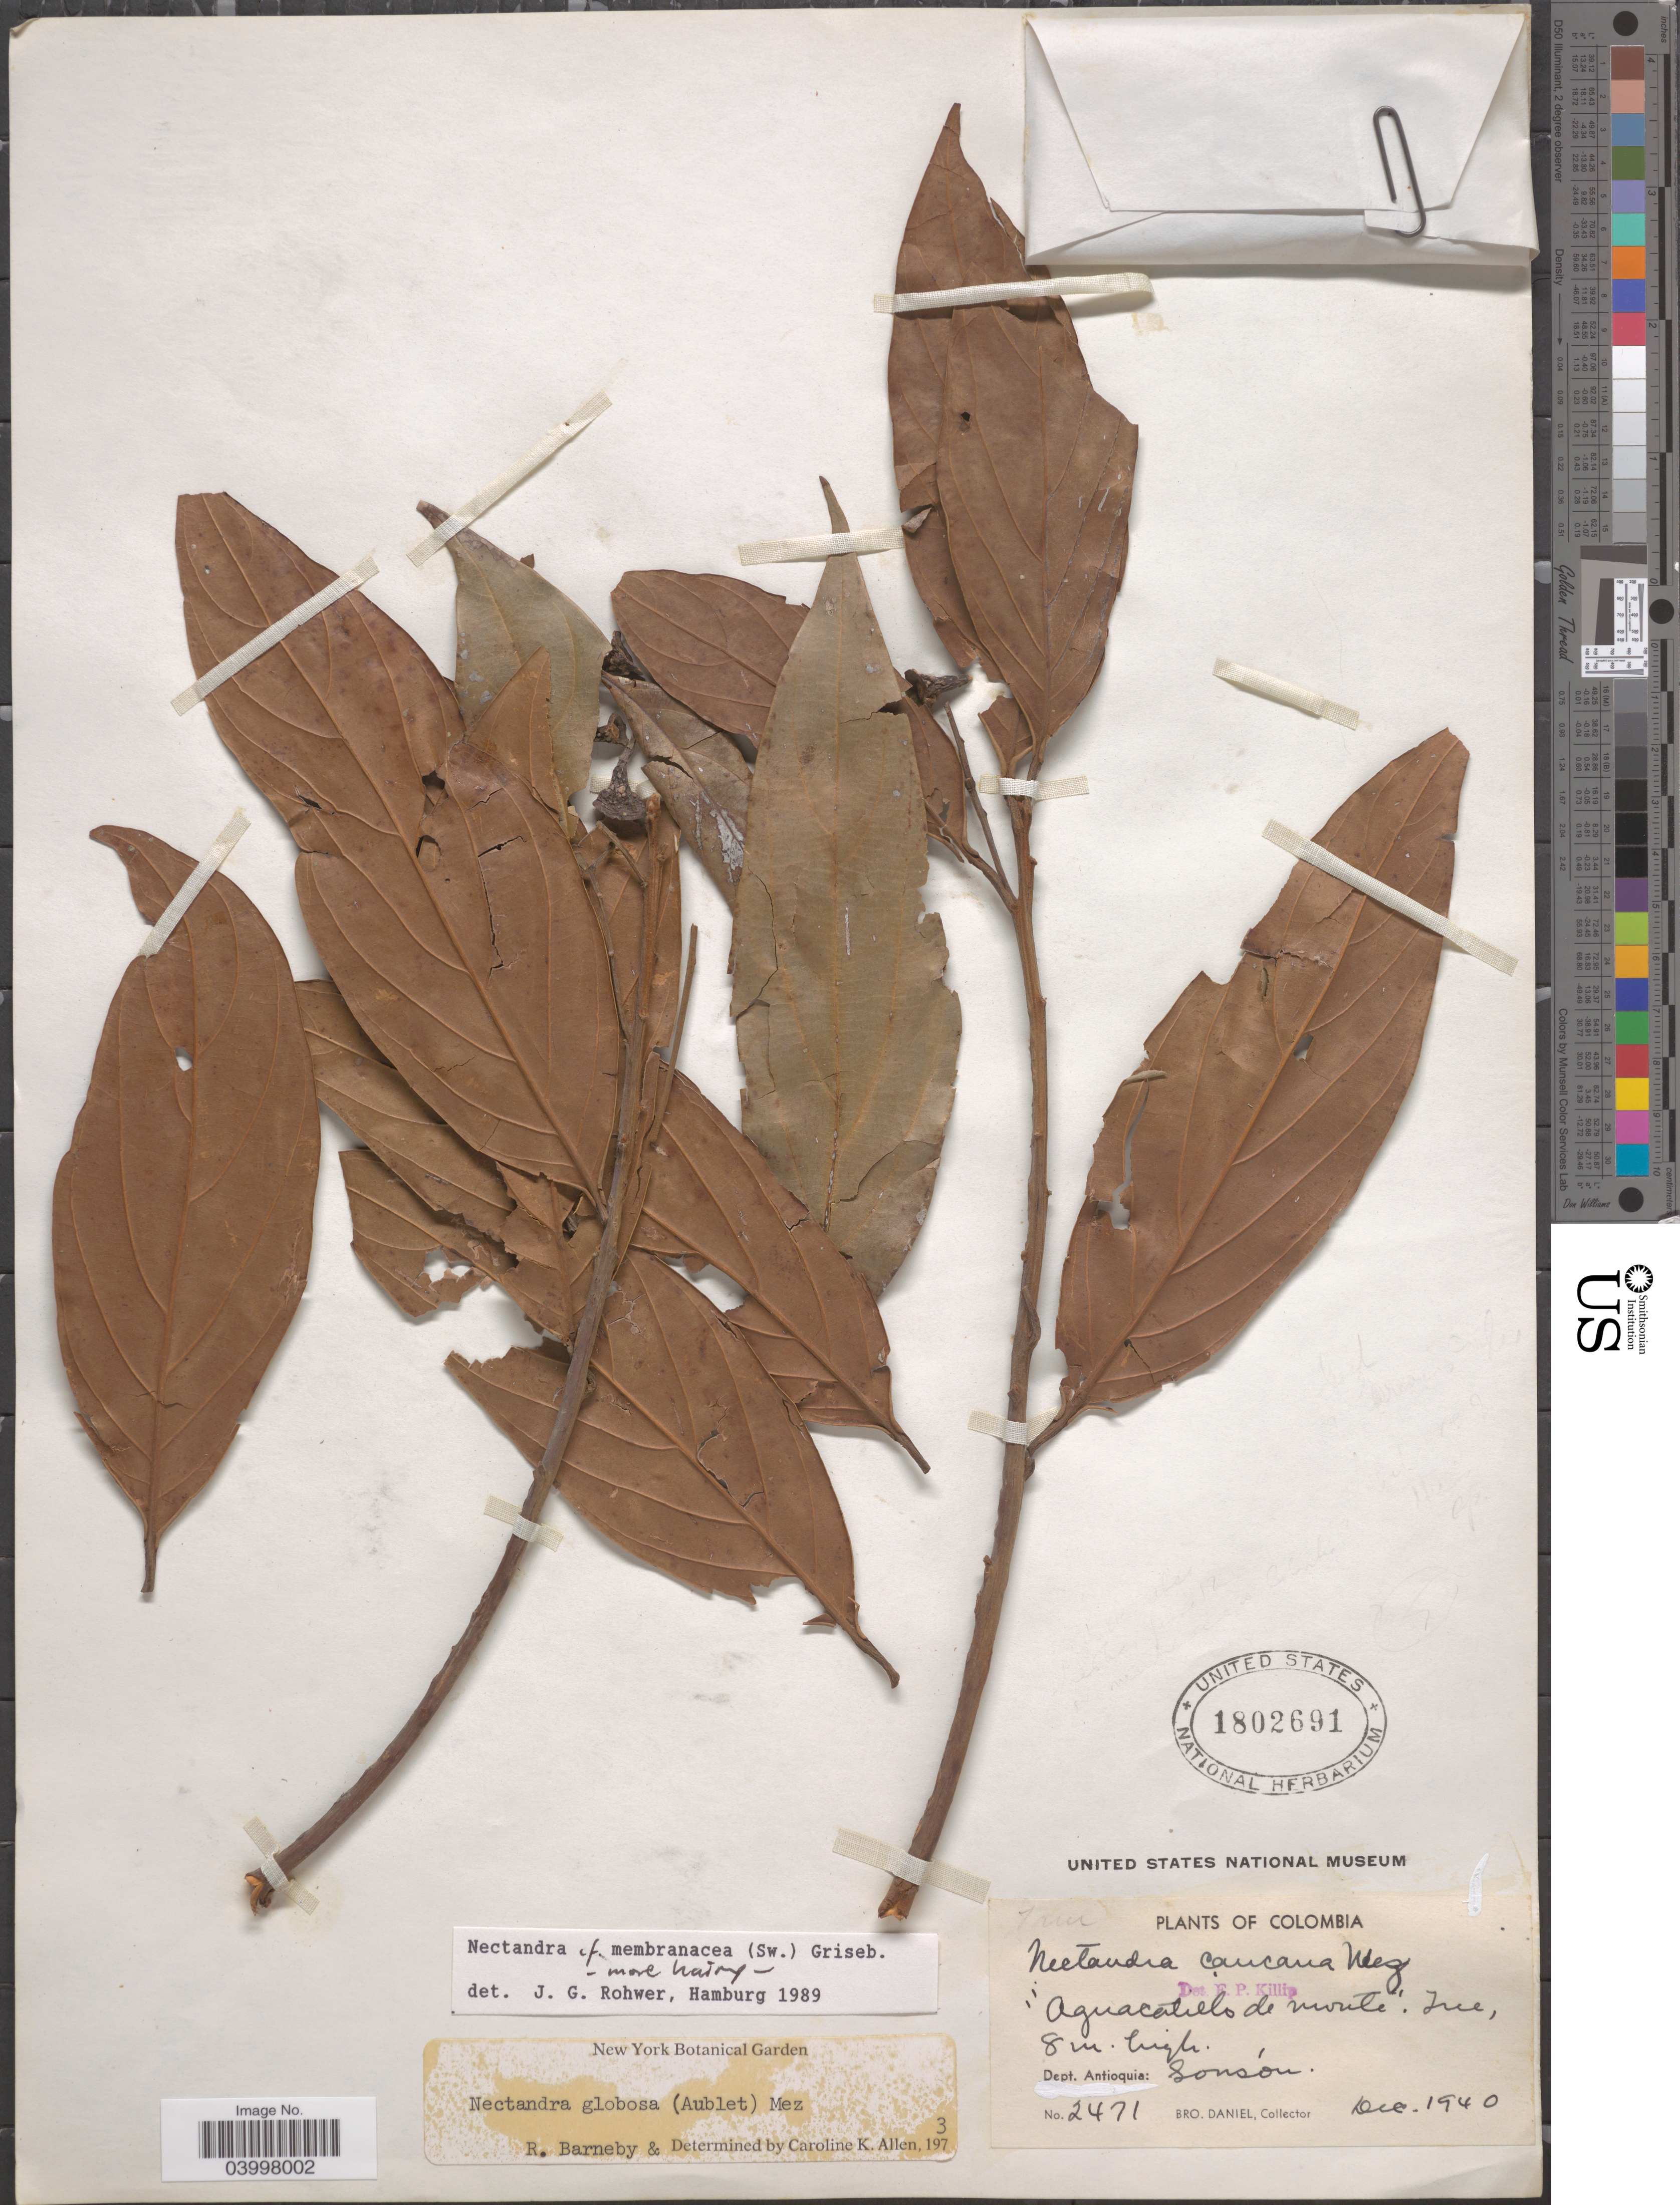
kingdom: Plantae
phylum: Tracheophyta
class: Magnoliopsida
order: Laurales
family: Lauraceae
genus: Nectandra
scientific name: Nectandra membranacea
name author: (Sw.) Griseb.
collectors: Bro. Daniel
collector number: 2471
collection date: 1940-12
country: Colombia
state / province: Antioquia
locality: Dept. Antioquia: Sonsón.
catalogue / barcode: US 1802691